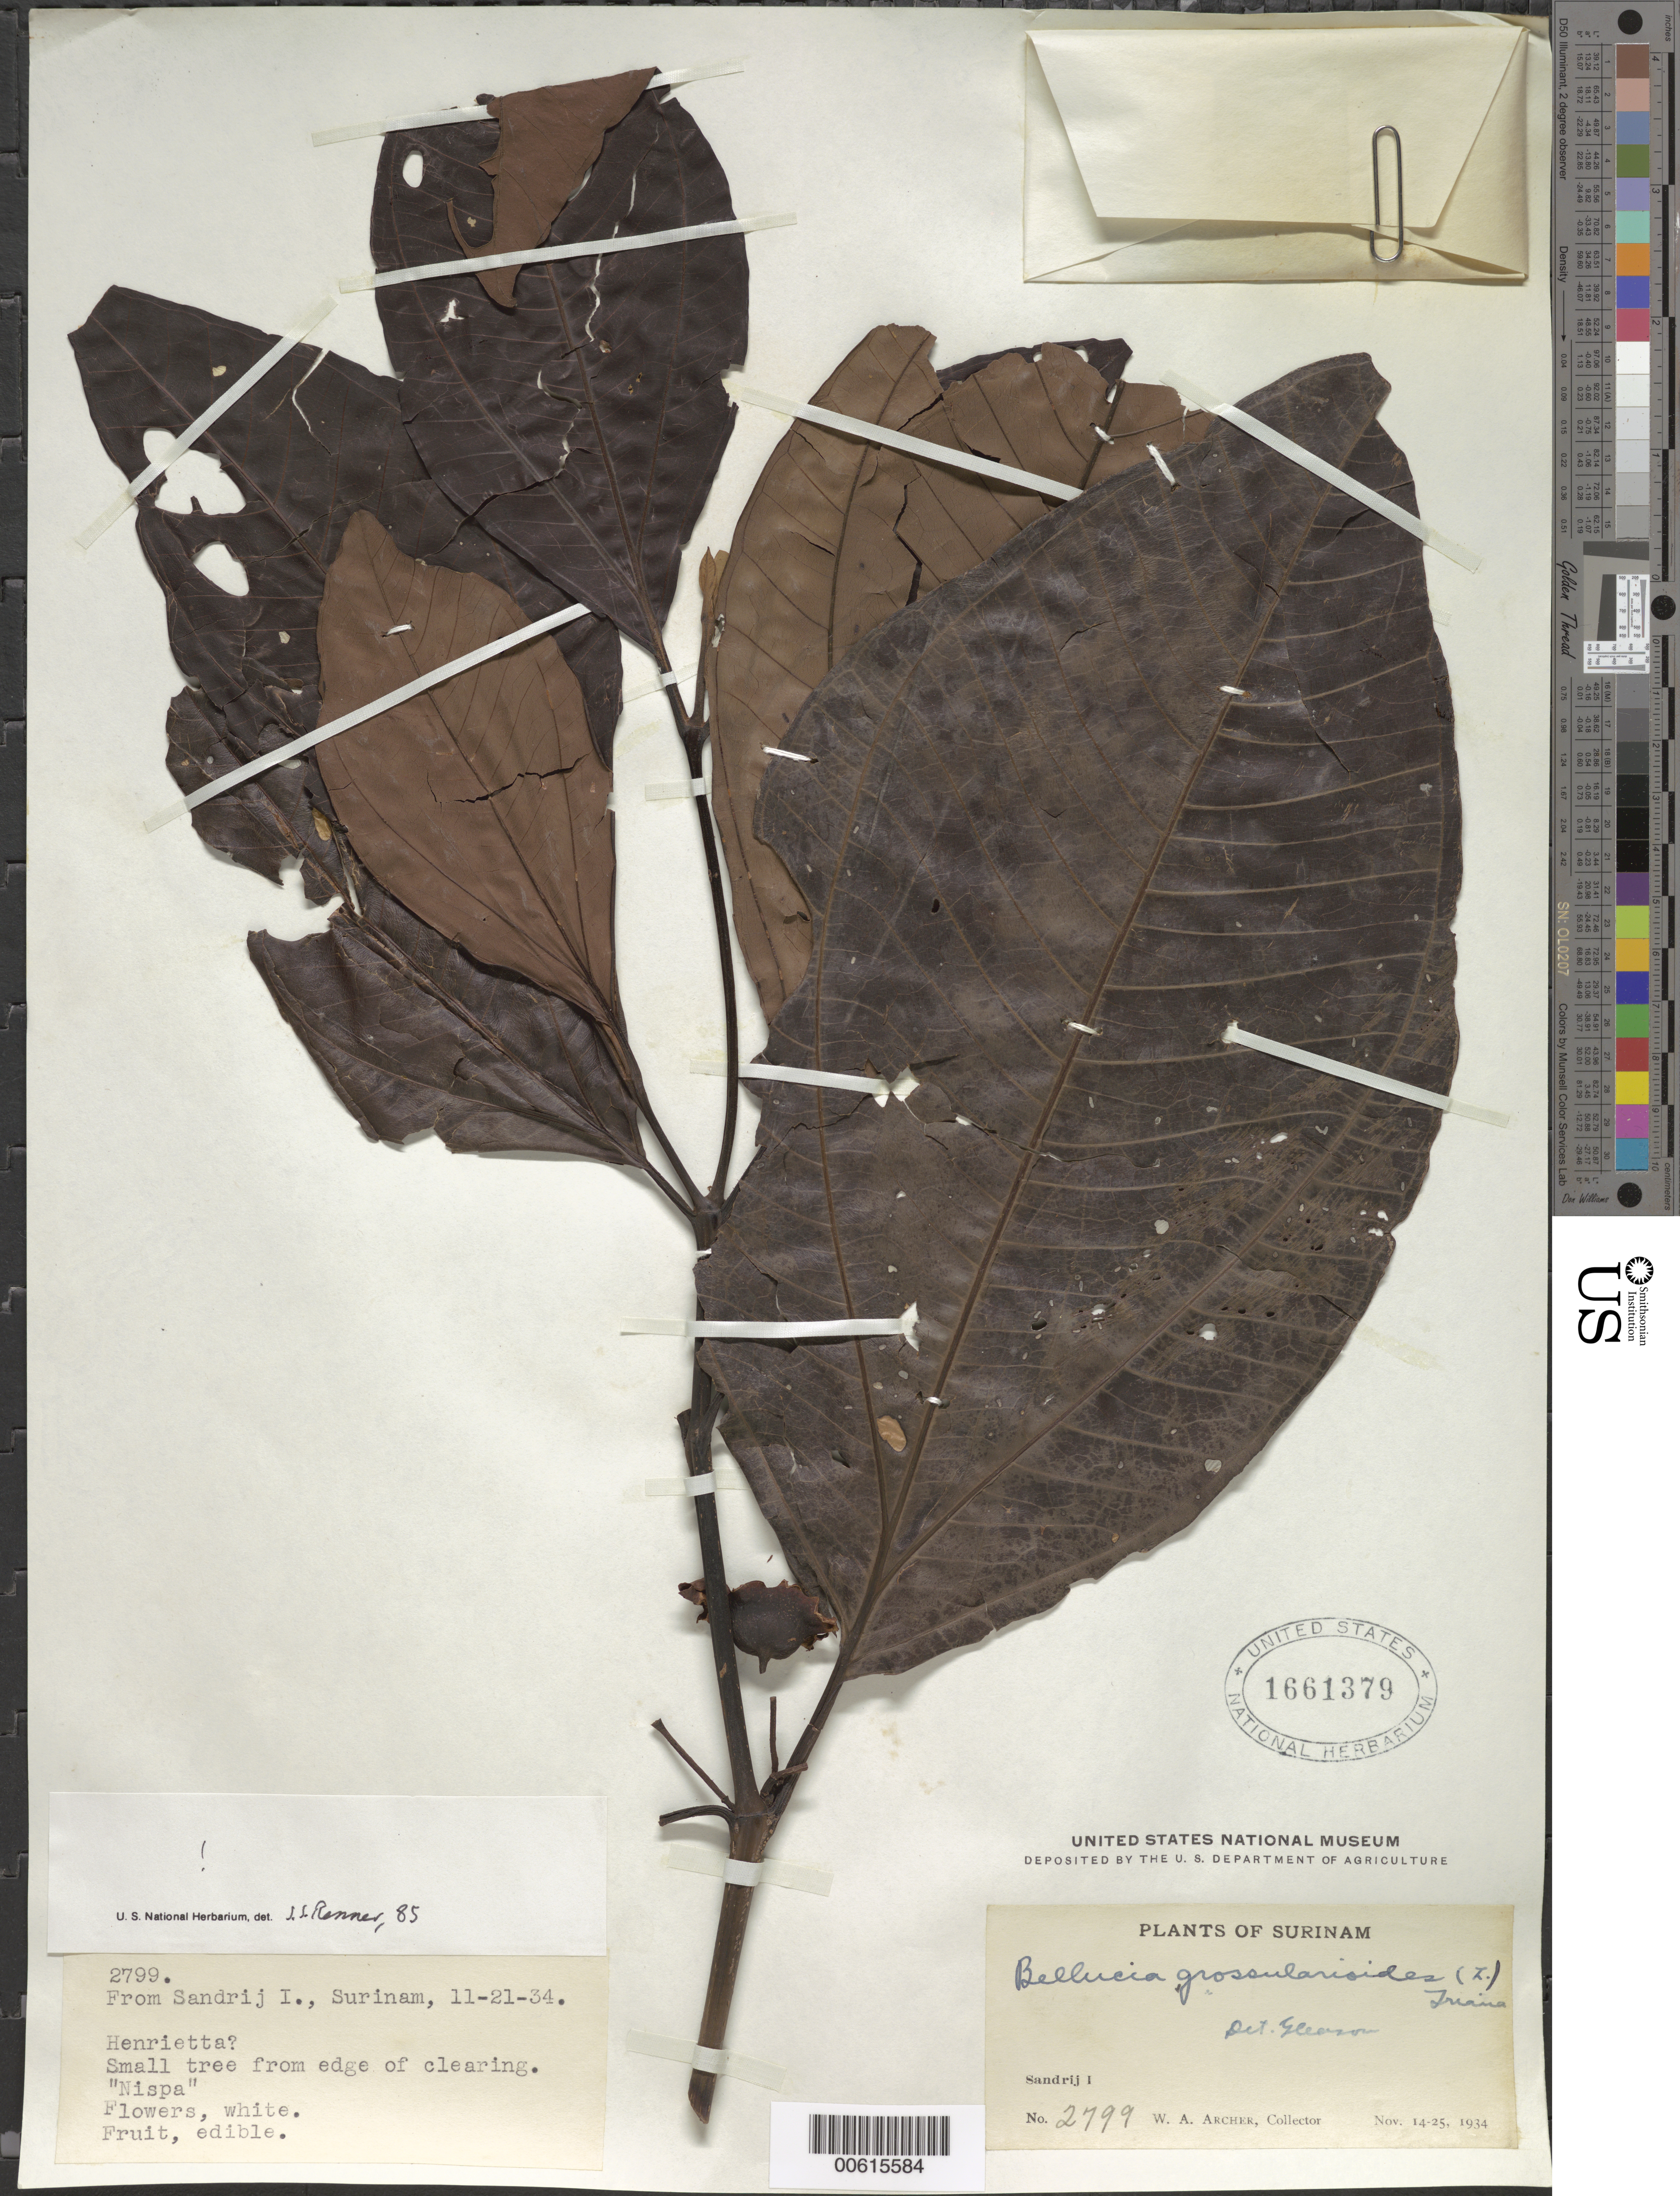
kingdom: Plantae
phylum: Tracheophyta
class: Magnoliopsida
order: Myrtales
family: Melastomataceae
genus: Bellucia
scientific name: Bellucia grossularioides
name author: (L.) Triana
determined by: Renner, S. S.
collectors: W. A. Archer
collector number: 2799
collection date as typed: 14-Nov-34 to 25-Nov-34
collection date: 1934-11-14/1934-11-25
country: Suriname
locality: Zanderij I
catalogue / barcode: US 1661379